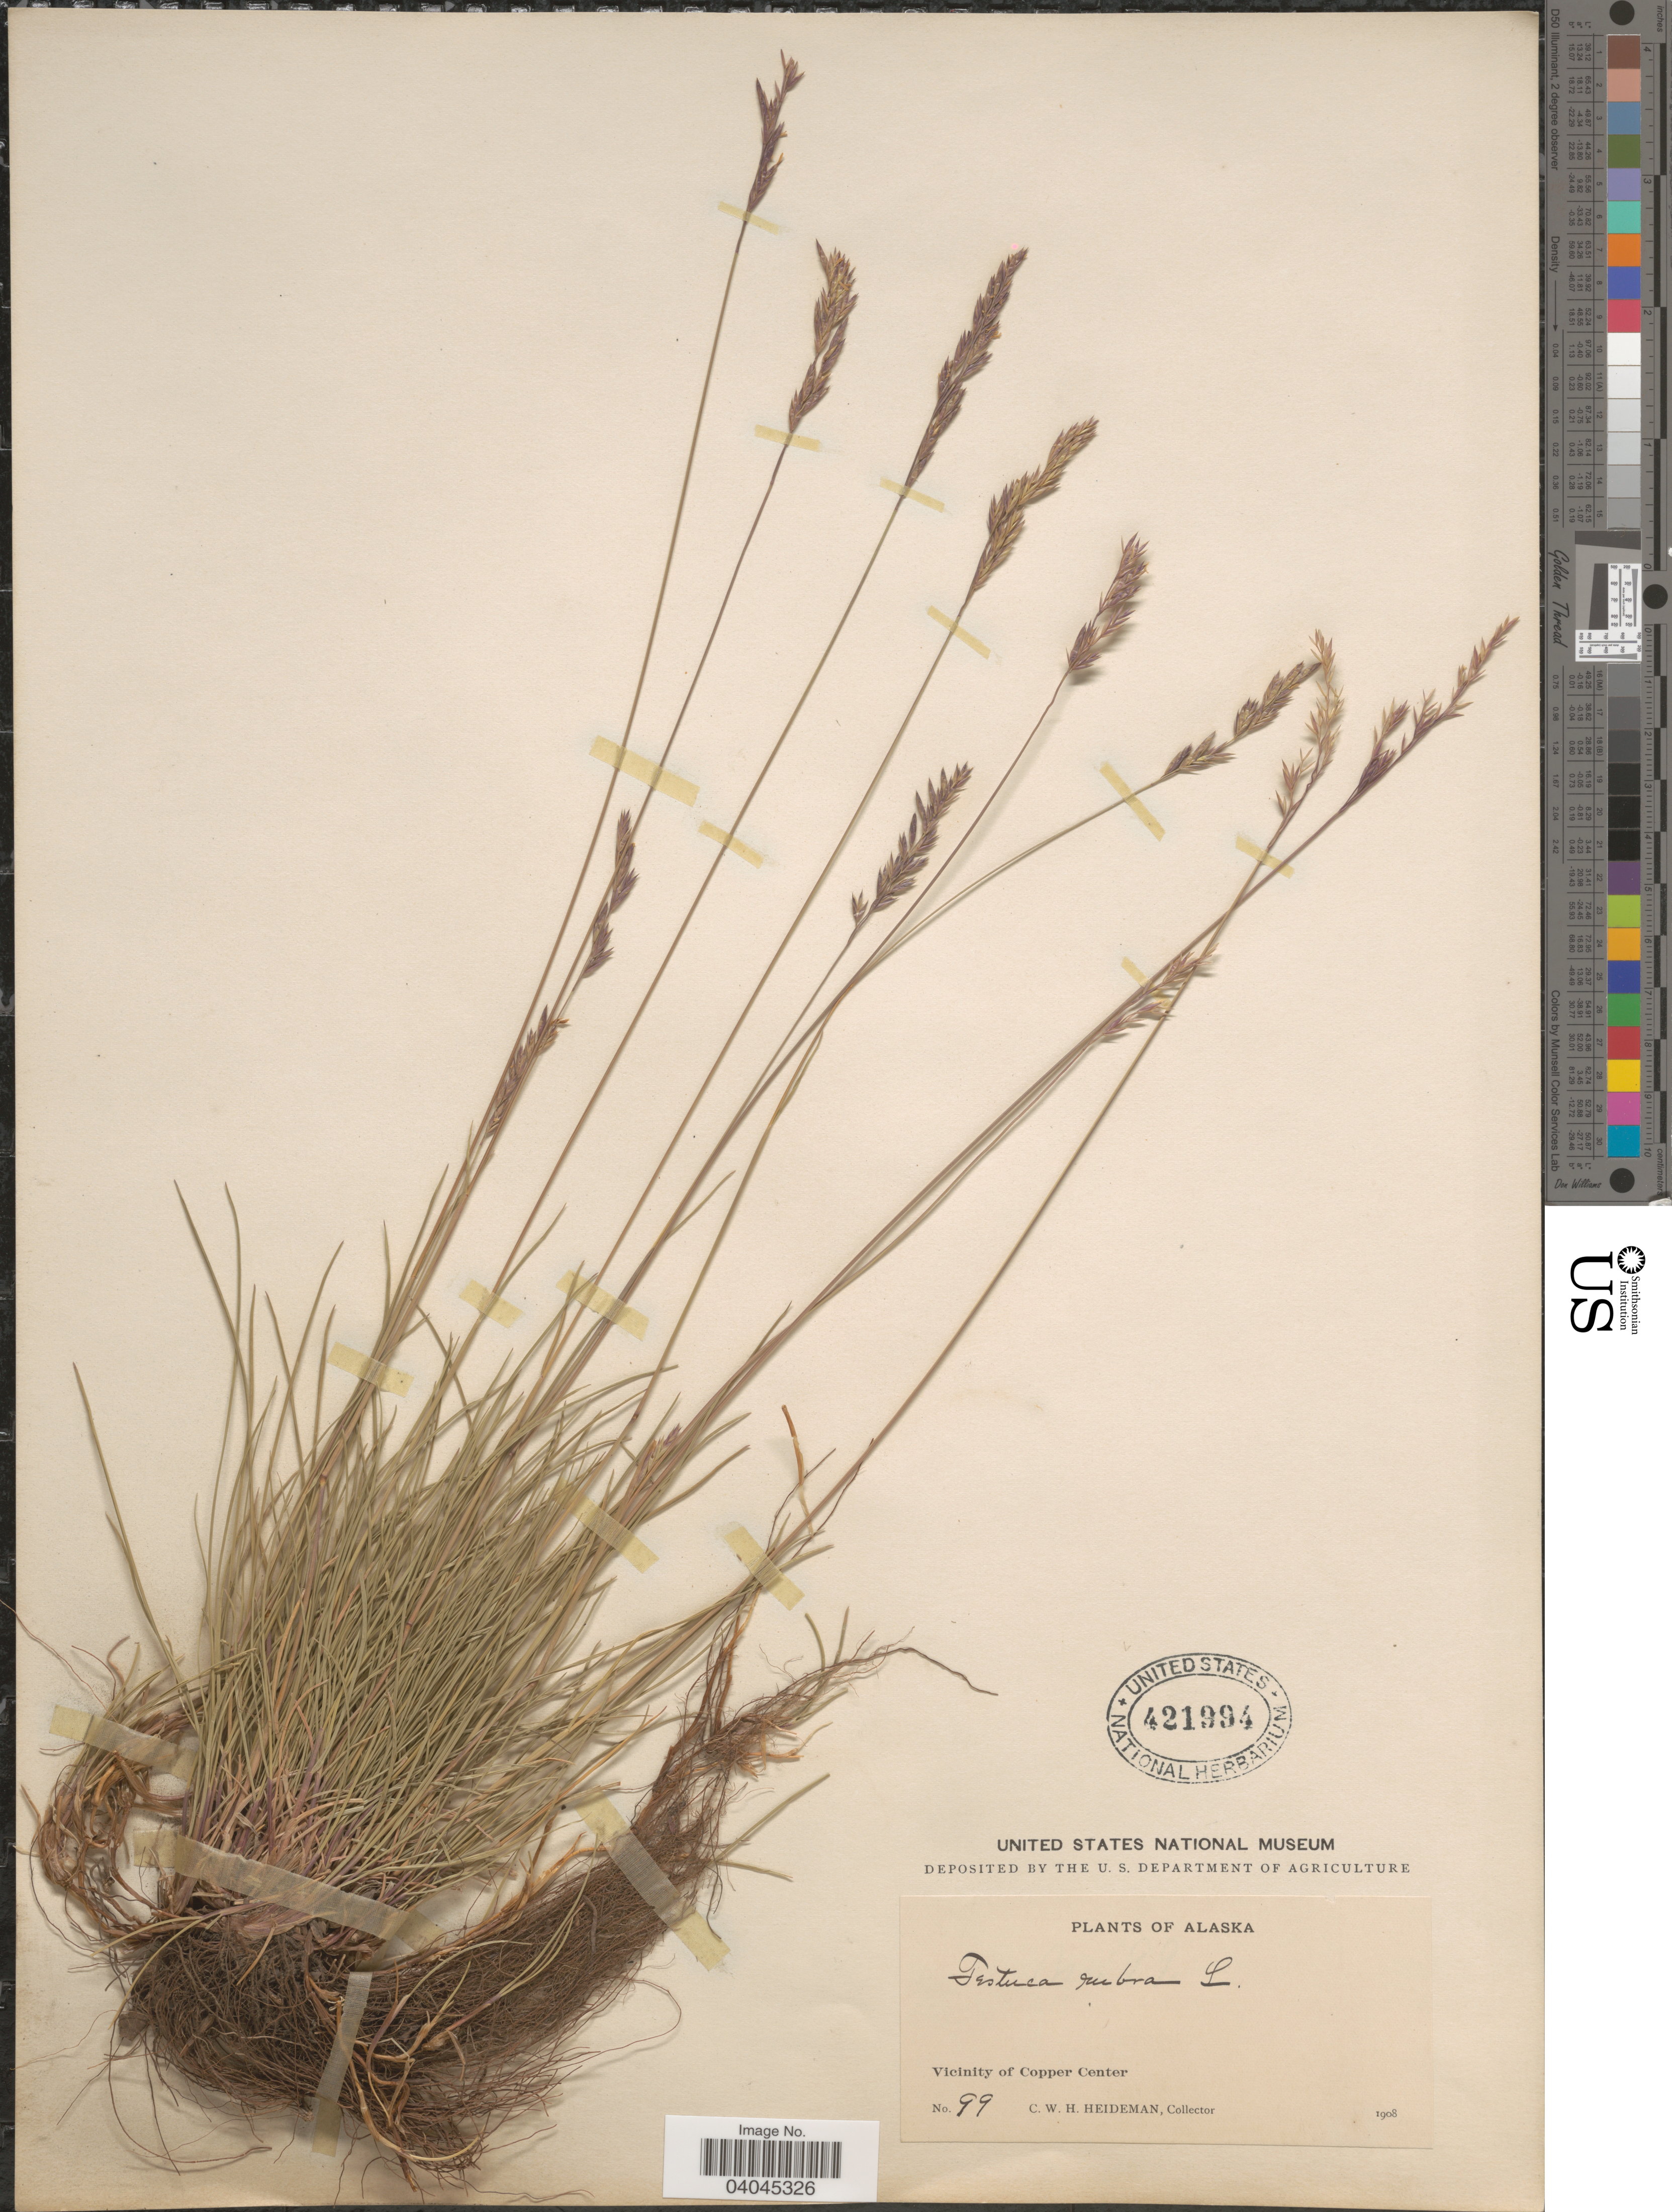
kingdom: Plantae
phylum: Tracheophyta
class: Liliopsida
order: Poales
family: Poaceae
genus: Festuca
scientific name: Festuca rubra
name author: L.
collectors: C. Heideman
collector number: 99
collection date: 1908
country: United States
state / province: Alaska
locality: Vicinity of Copper Center.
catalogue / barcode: US 421994